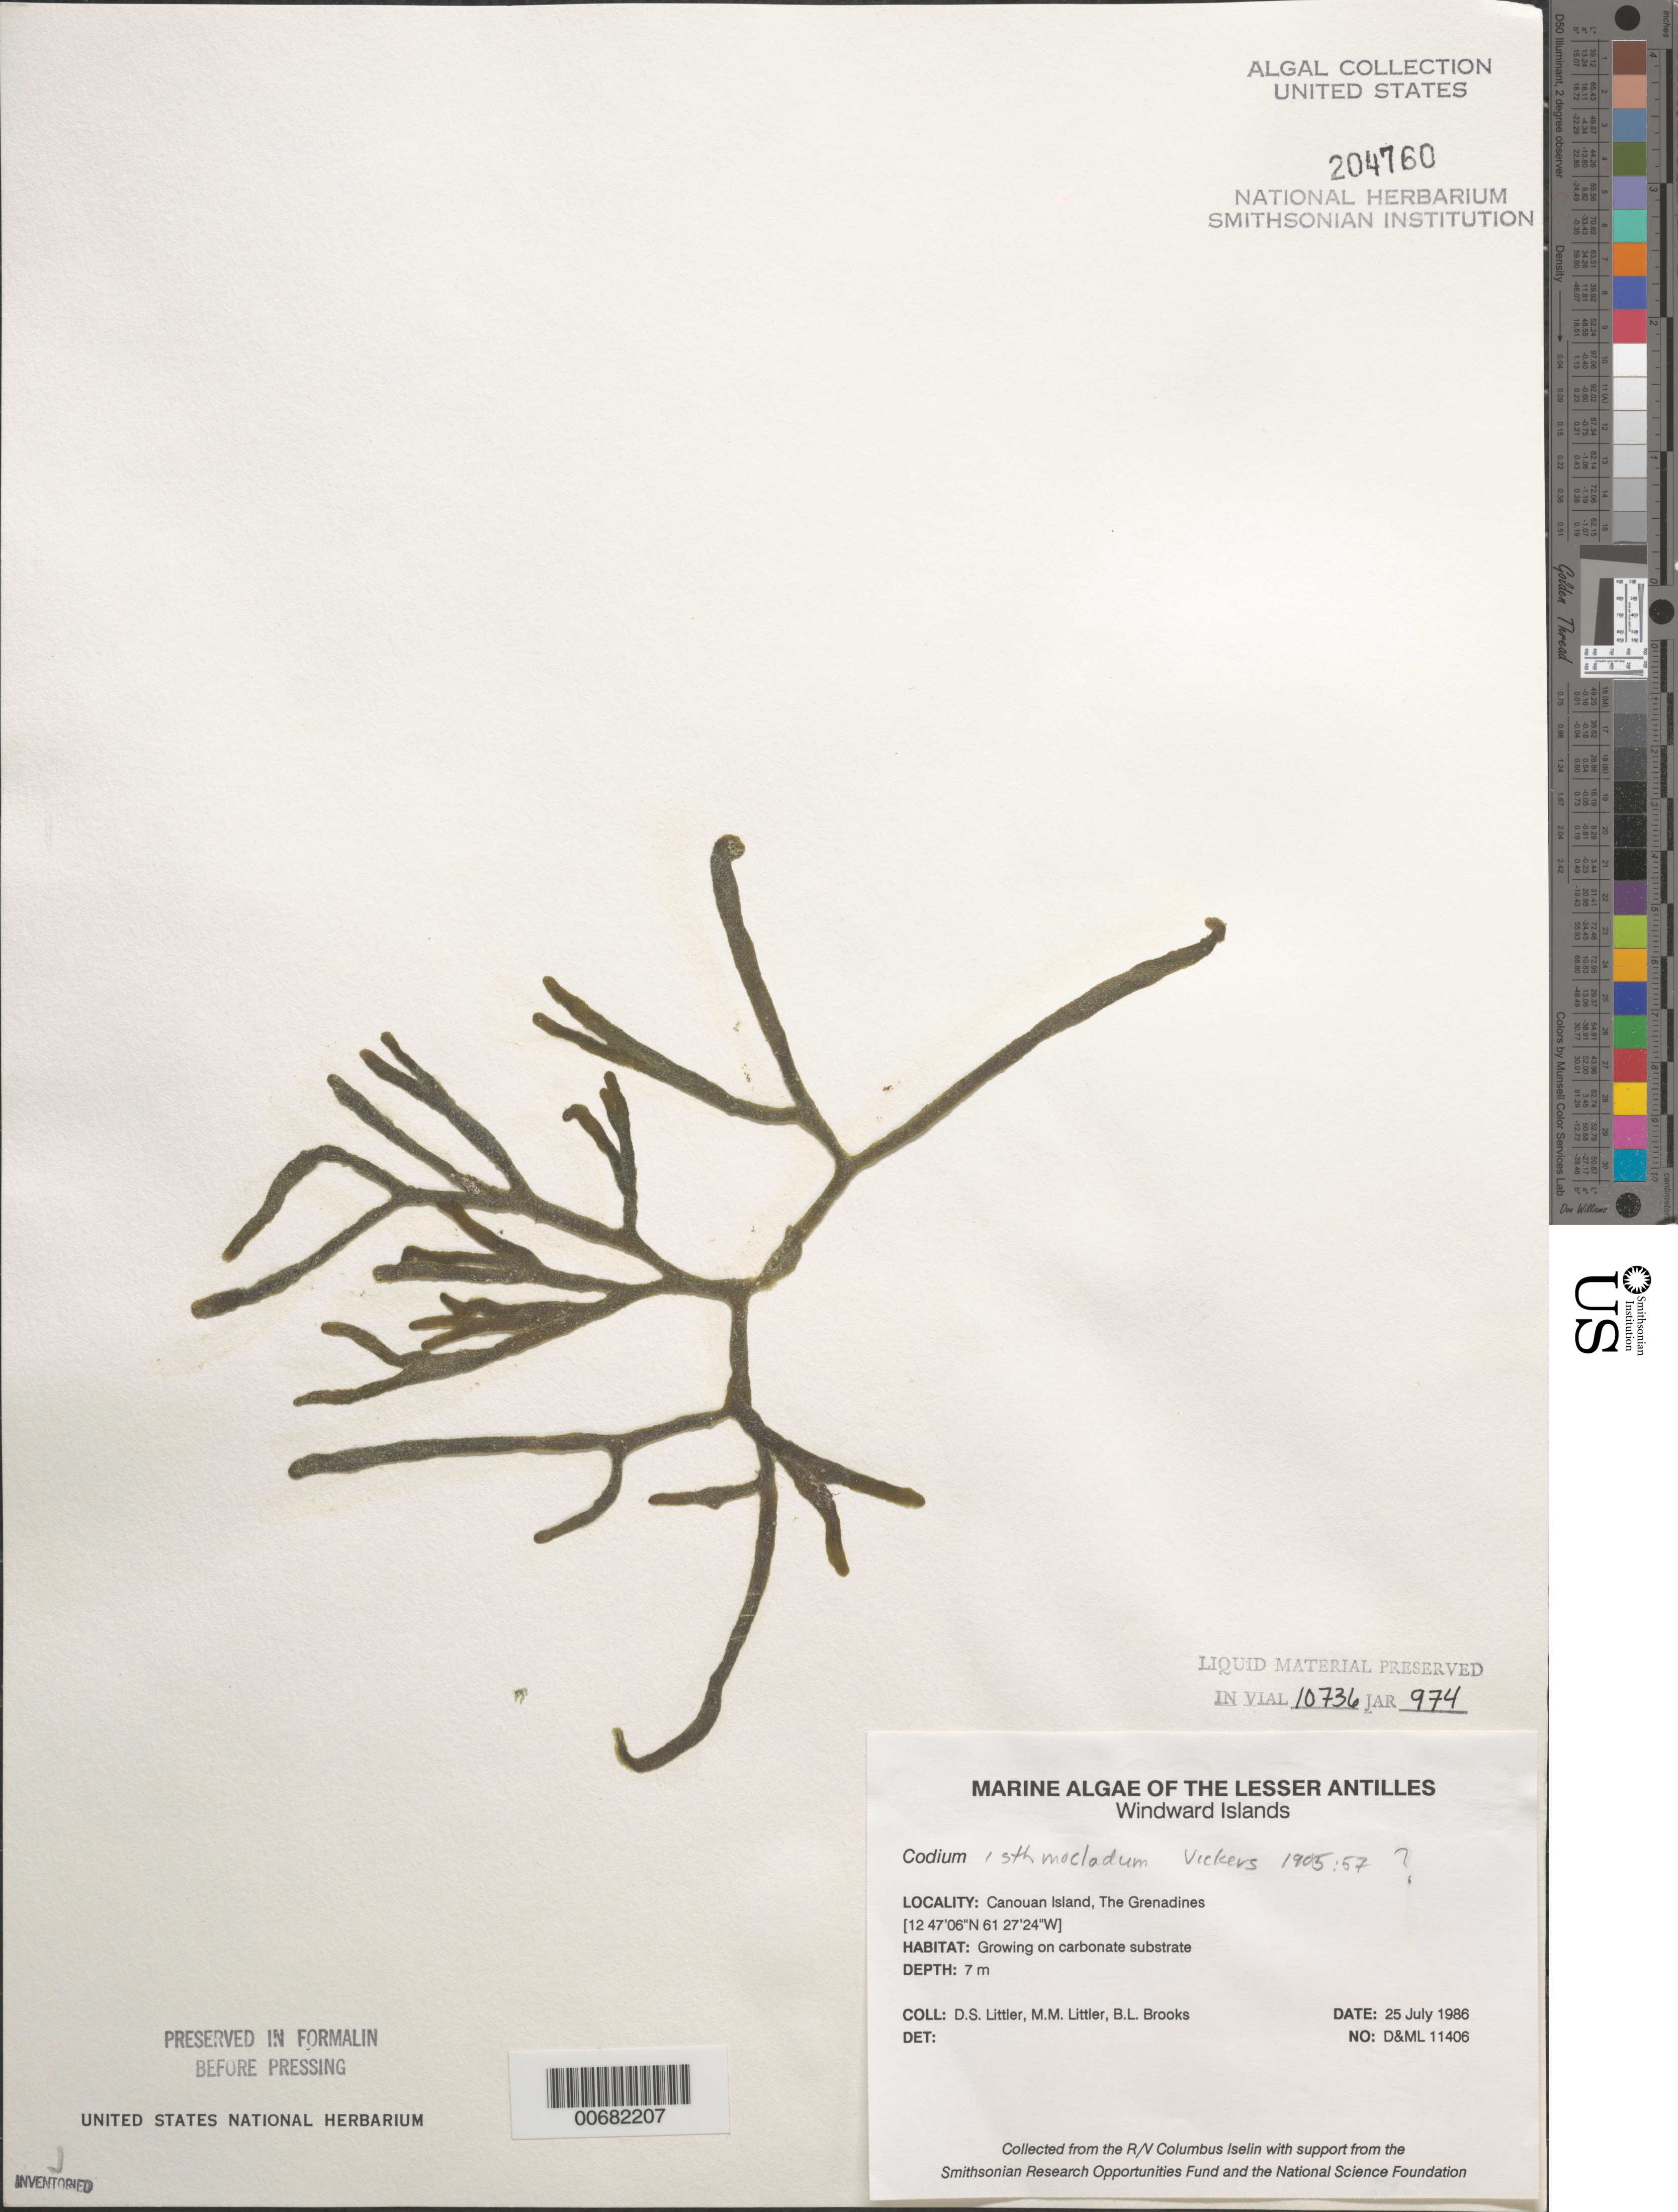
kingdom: Plantae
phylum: Chlorophyta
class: Ulvophyceae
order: Bryopsidales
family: Codiaceae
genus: Codium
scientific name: Codium isthmocladum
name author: Vickers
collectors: D. S. Littler, M. M. Littler & B. Brooks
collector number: D&ML 11406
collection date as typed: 25 Jul 1986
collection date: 1986-07-25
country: St. Vincent - Grenadines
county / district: Grenadines Parish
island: Canouan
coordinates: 12 47' 06" N, 61 27' 24" W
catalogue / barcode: US 204760